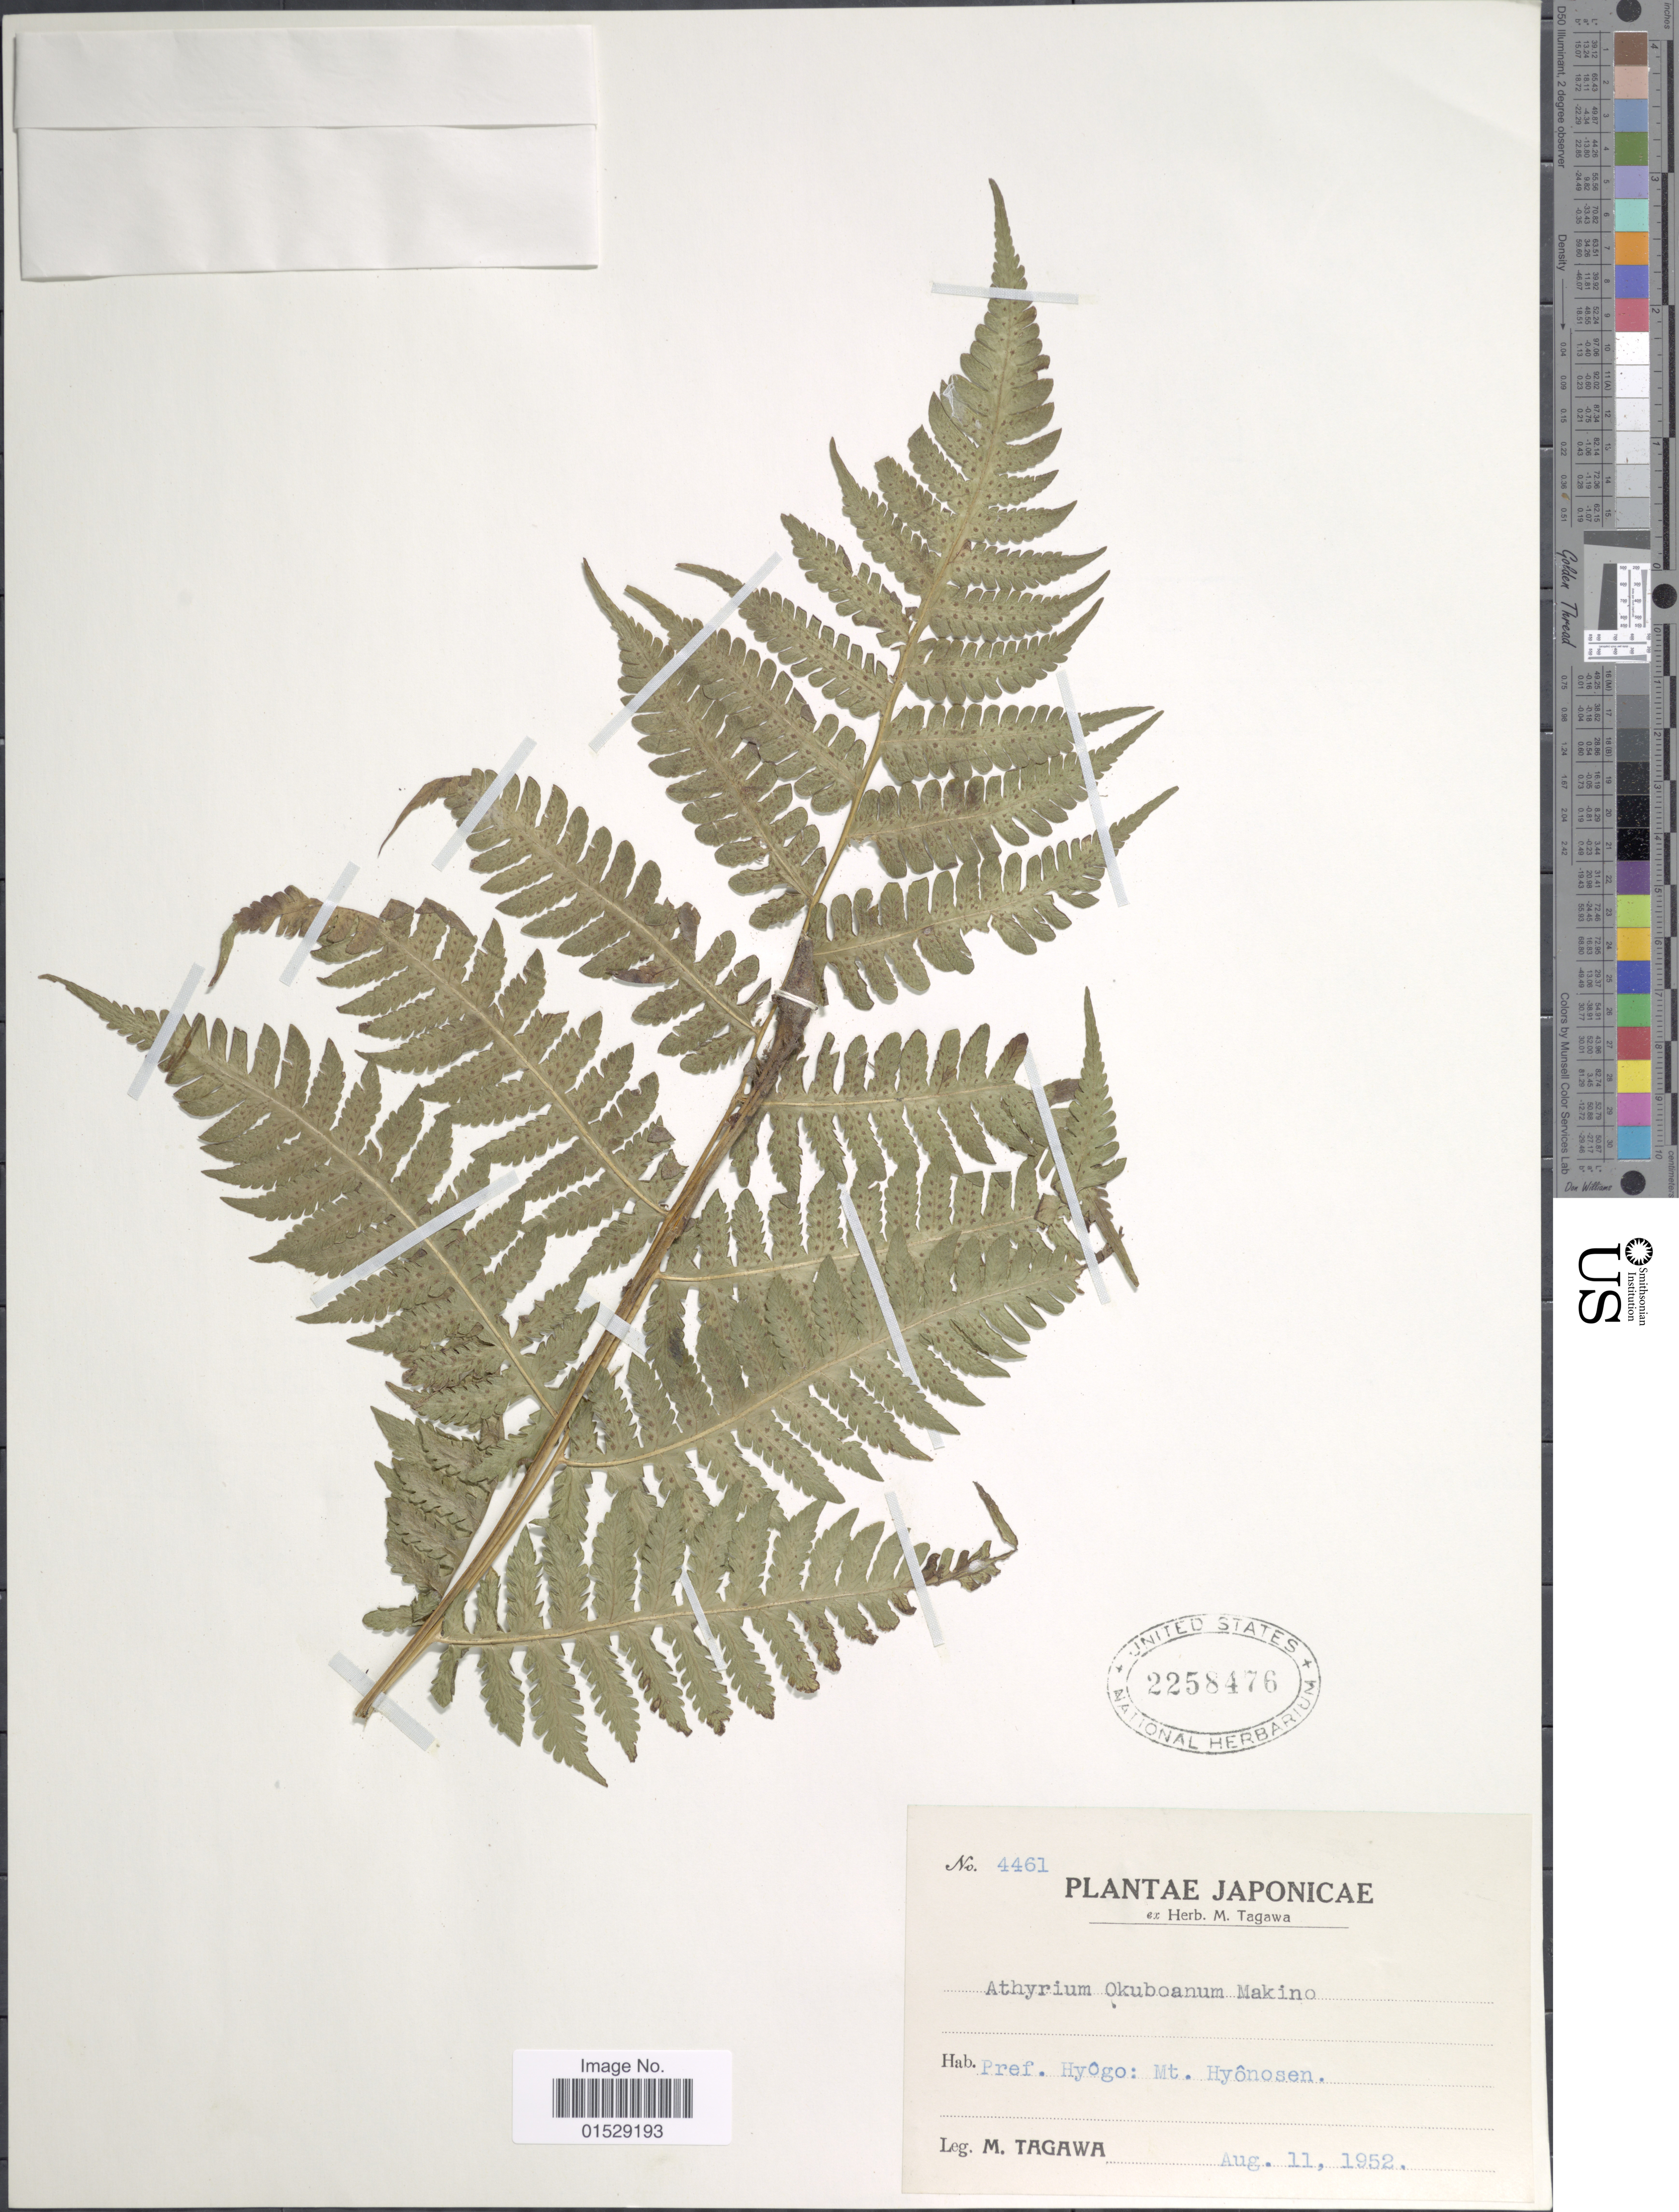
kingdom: Plantae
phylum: Tracheophyta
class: Polypodiopsida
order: Polypodiales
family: Athyriaceae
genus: Deparia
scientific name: Deparia okuboana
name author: (Makino) M. Kato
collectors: M. Tagawa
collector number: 4461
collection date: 1952-08-11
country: Japan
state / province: Hyogo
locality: Japonicae, Pref. Hyogo: Mt. Hyonosen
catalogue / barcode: US 2258476